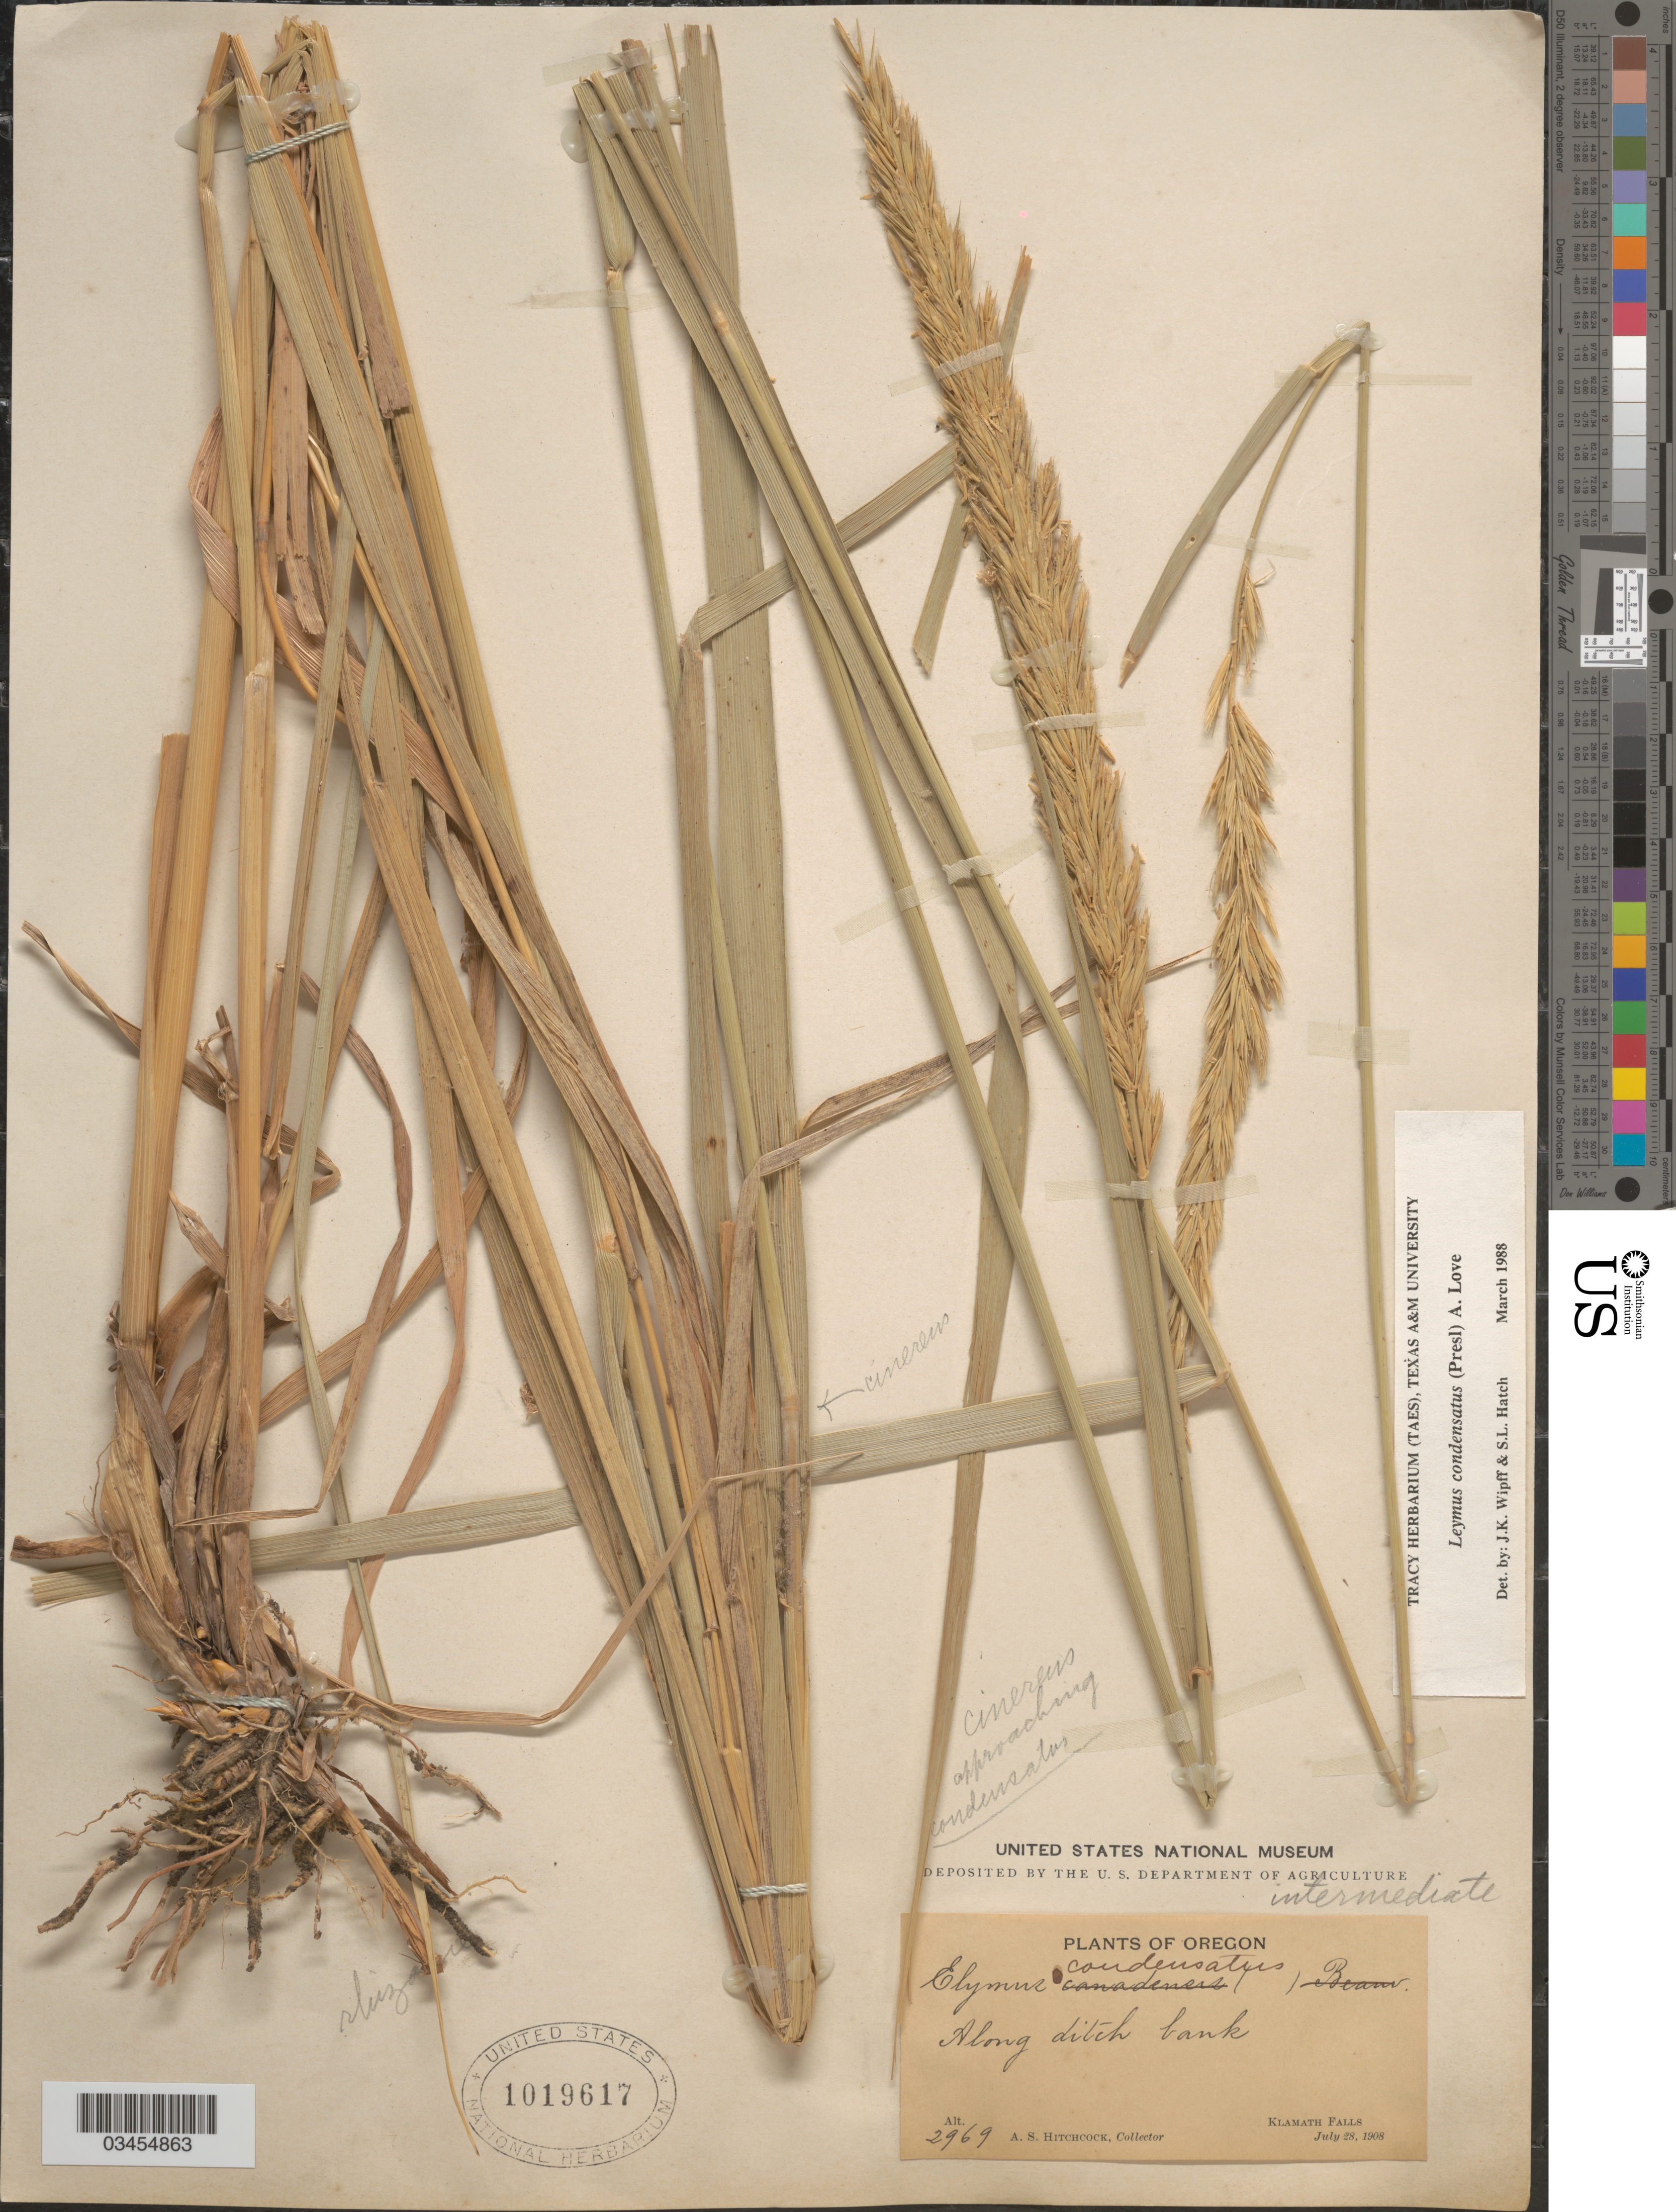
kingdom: Plantae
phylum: Tracheophyta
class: Liliopsida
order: Poales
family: Poaceae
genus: Leymus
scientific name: Leymus cinereus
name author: (Scribn. & Merr.) Á. Löve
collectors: A. S. Hitchcock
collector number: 2969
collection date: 1908-07-28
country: United States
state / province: Oregon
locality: Along ditch bank. Klamath Falls.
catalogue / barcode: US 1019617